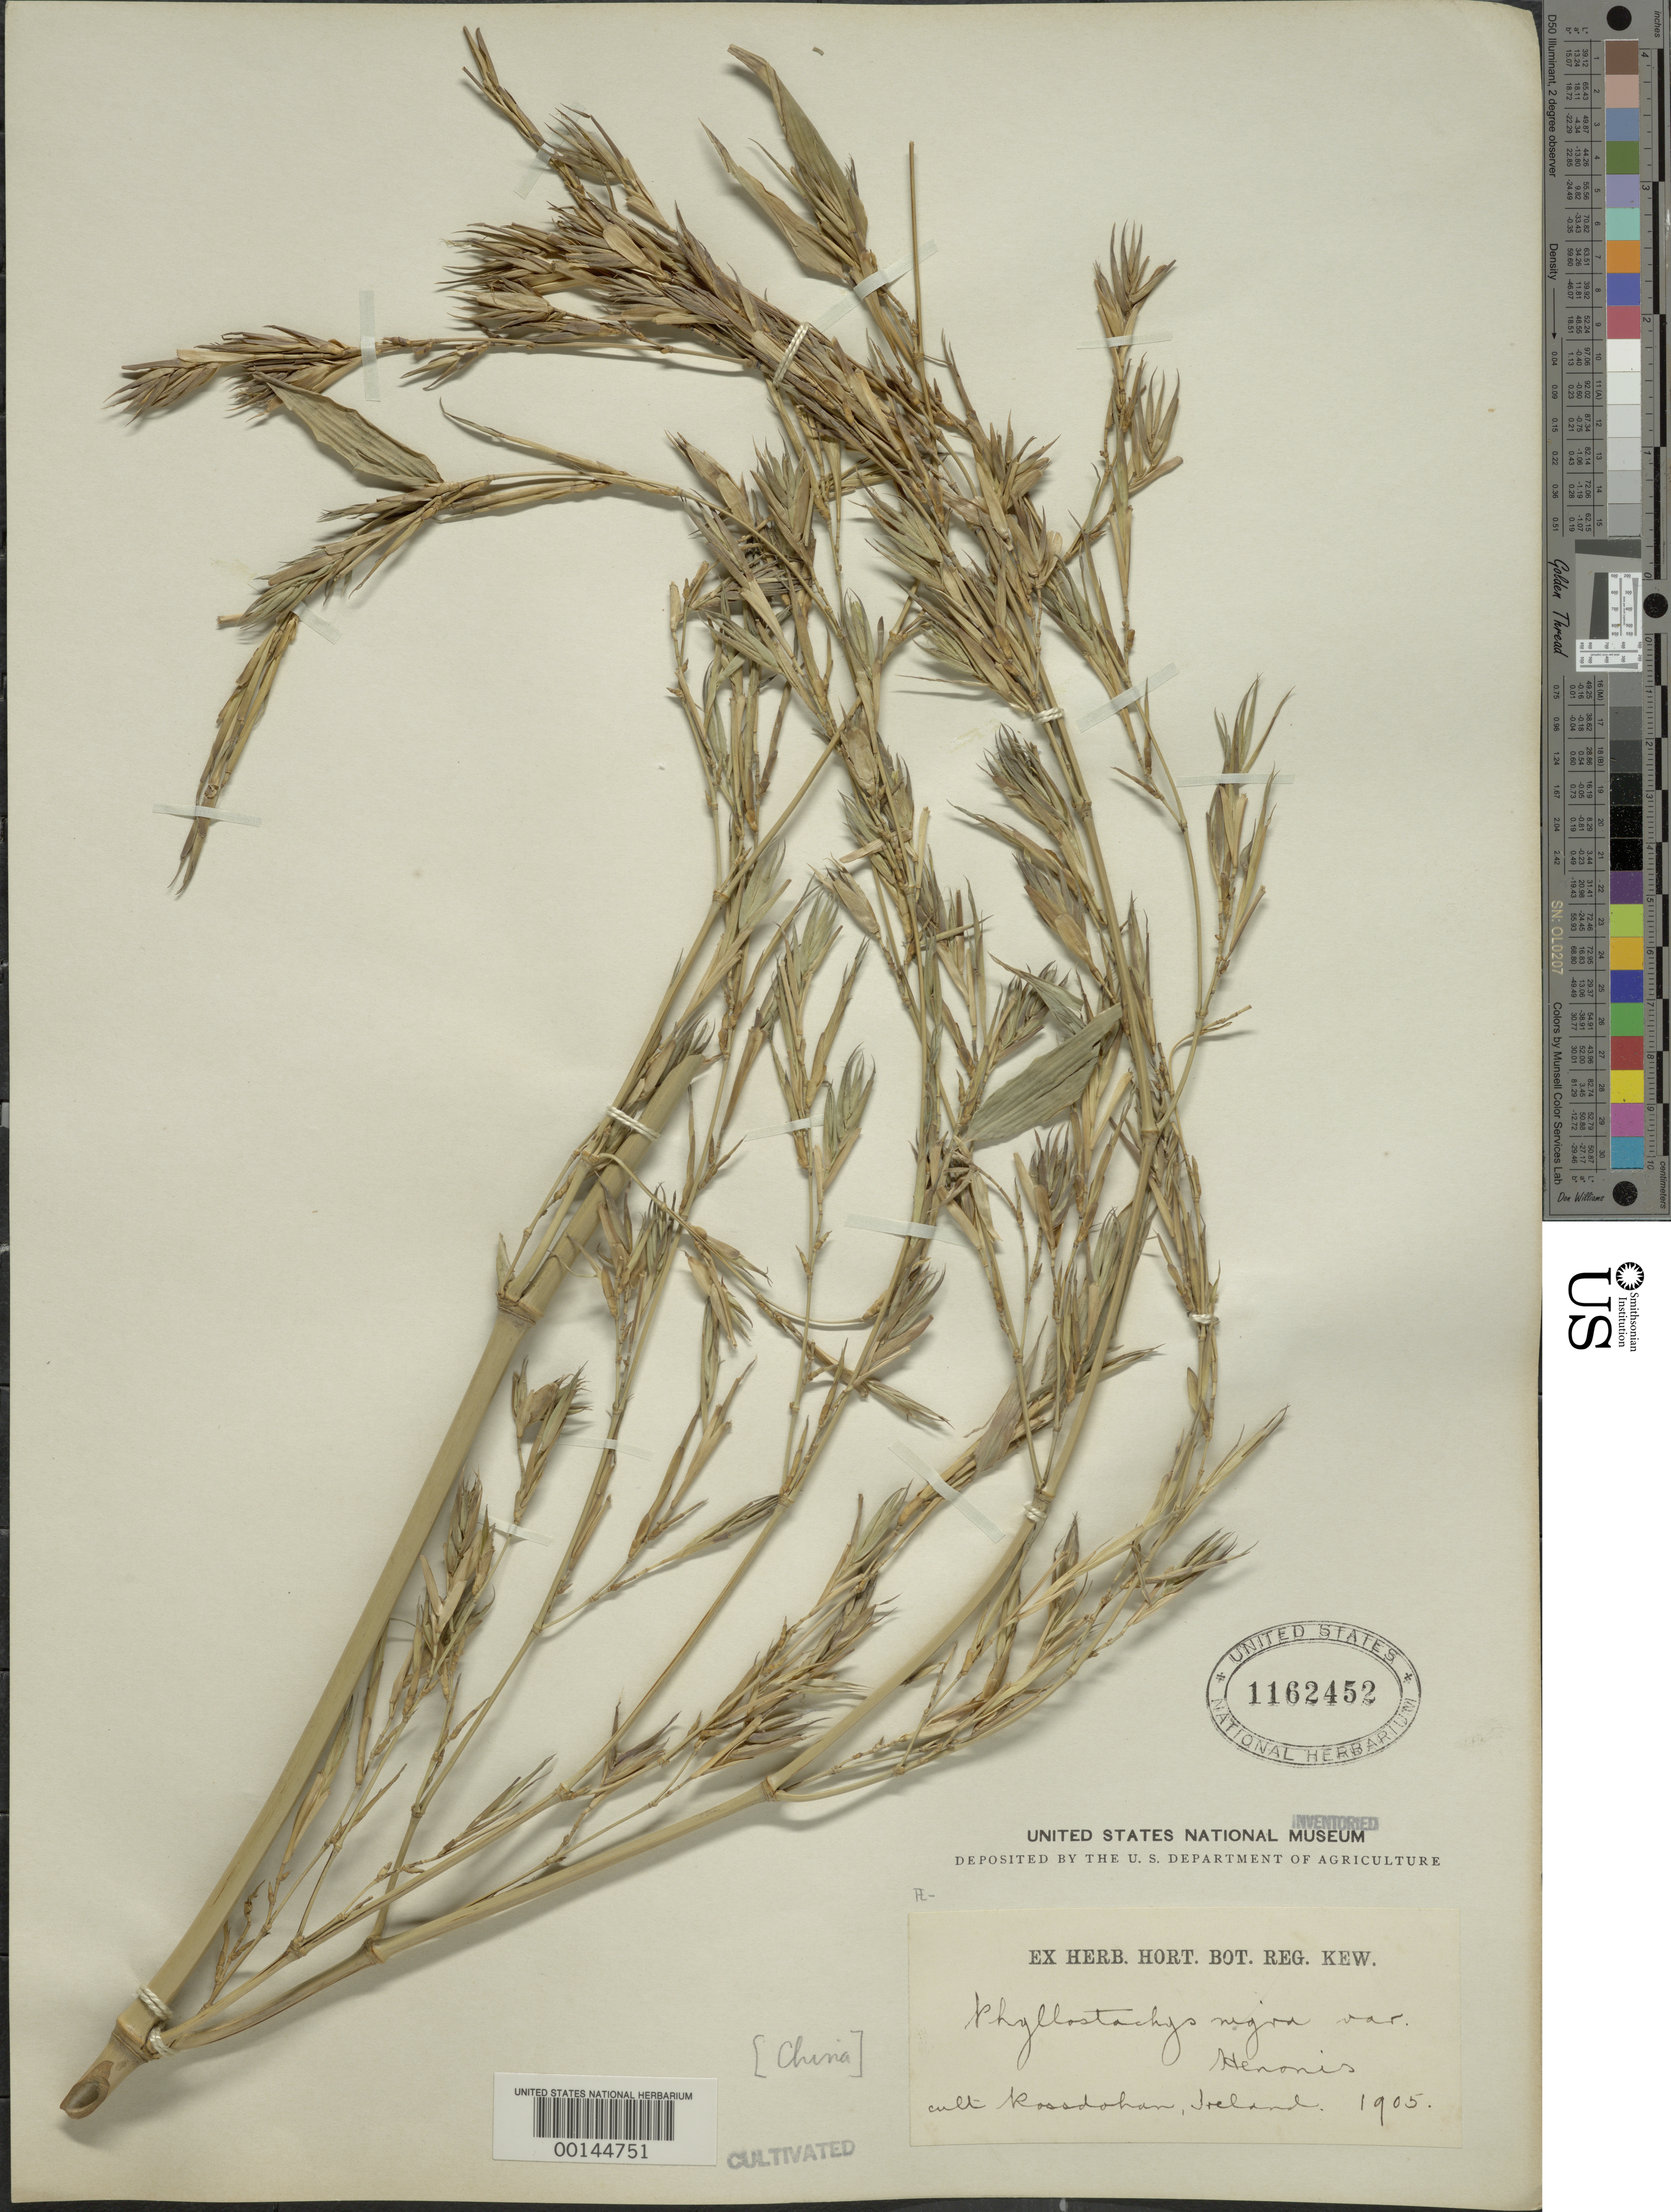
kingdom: Plantae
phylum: Tracheophyta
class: Liliopsida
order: Poales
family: Poaceae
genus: Phyllostachys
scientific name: Phyllostachys nigra var. henonis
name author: (Mitford) Stapf ex Rendle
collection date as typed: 1905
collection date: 1905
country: Ireland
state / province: Munster (?)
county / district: Kerry (?)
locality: Kossdohan. [= rossdohan island?]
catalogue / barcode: US 1162452